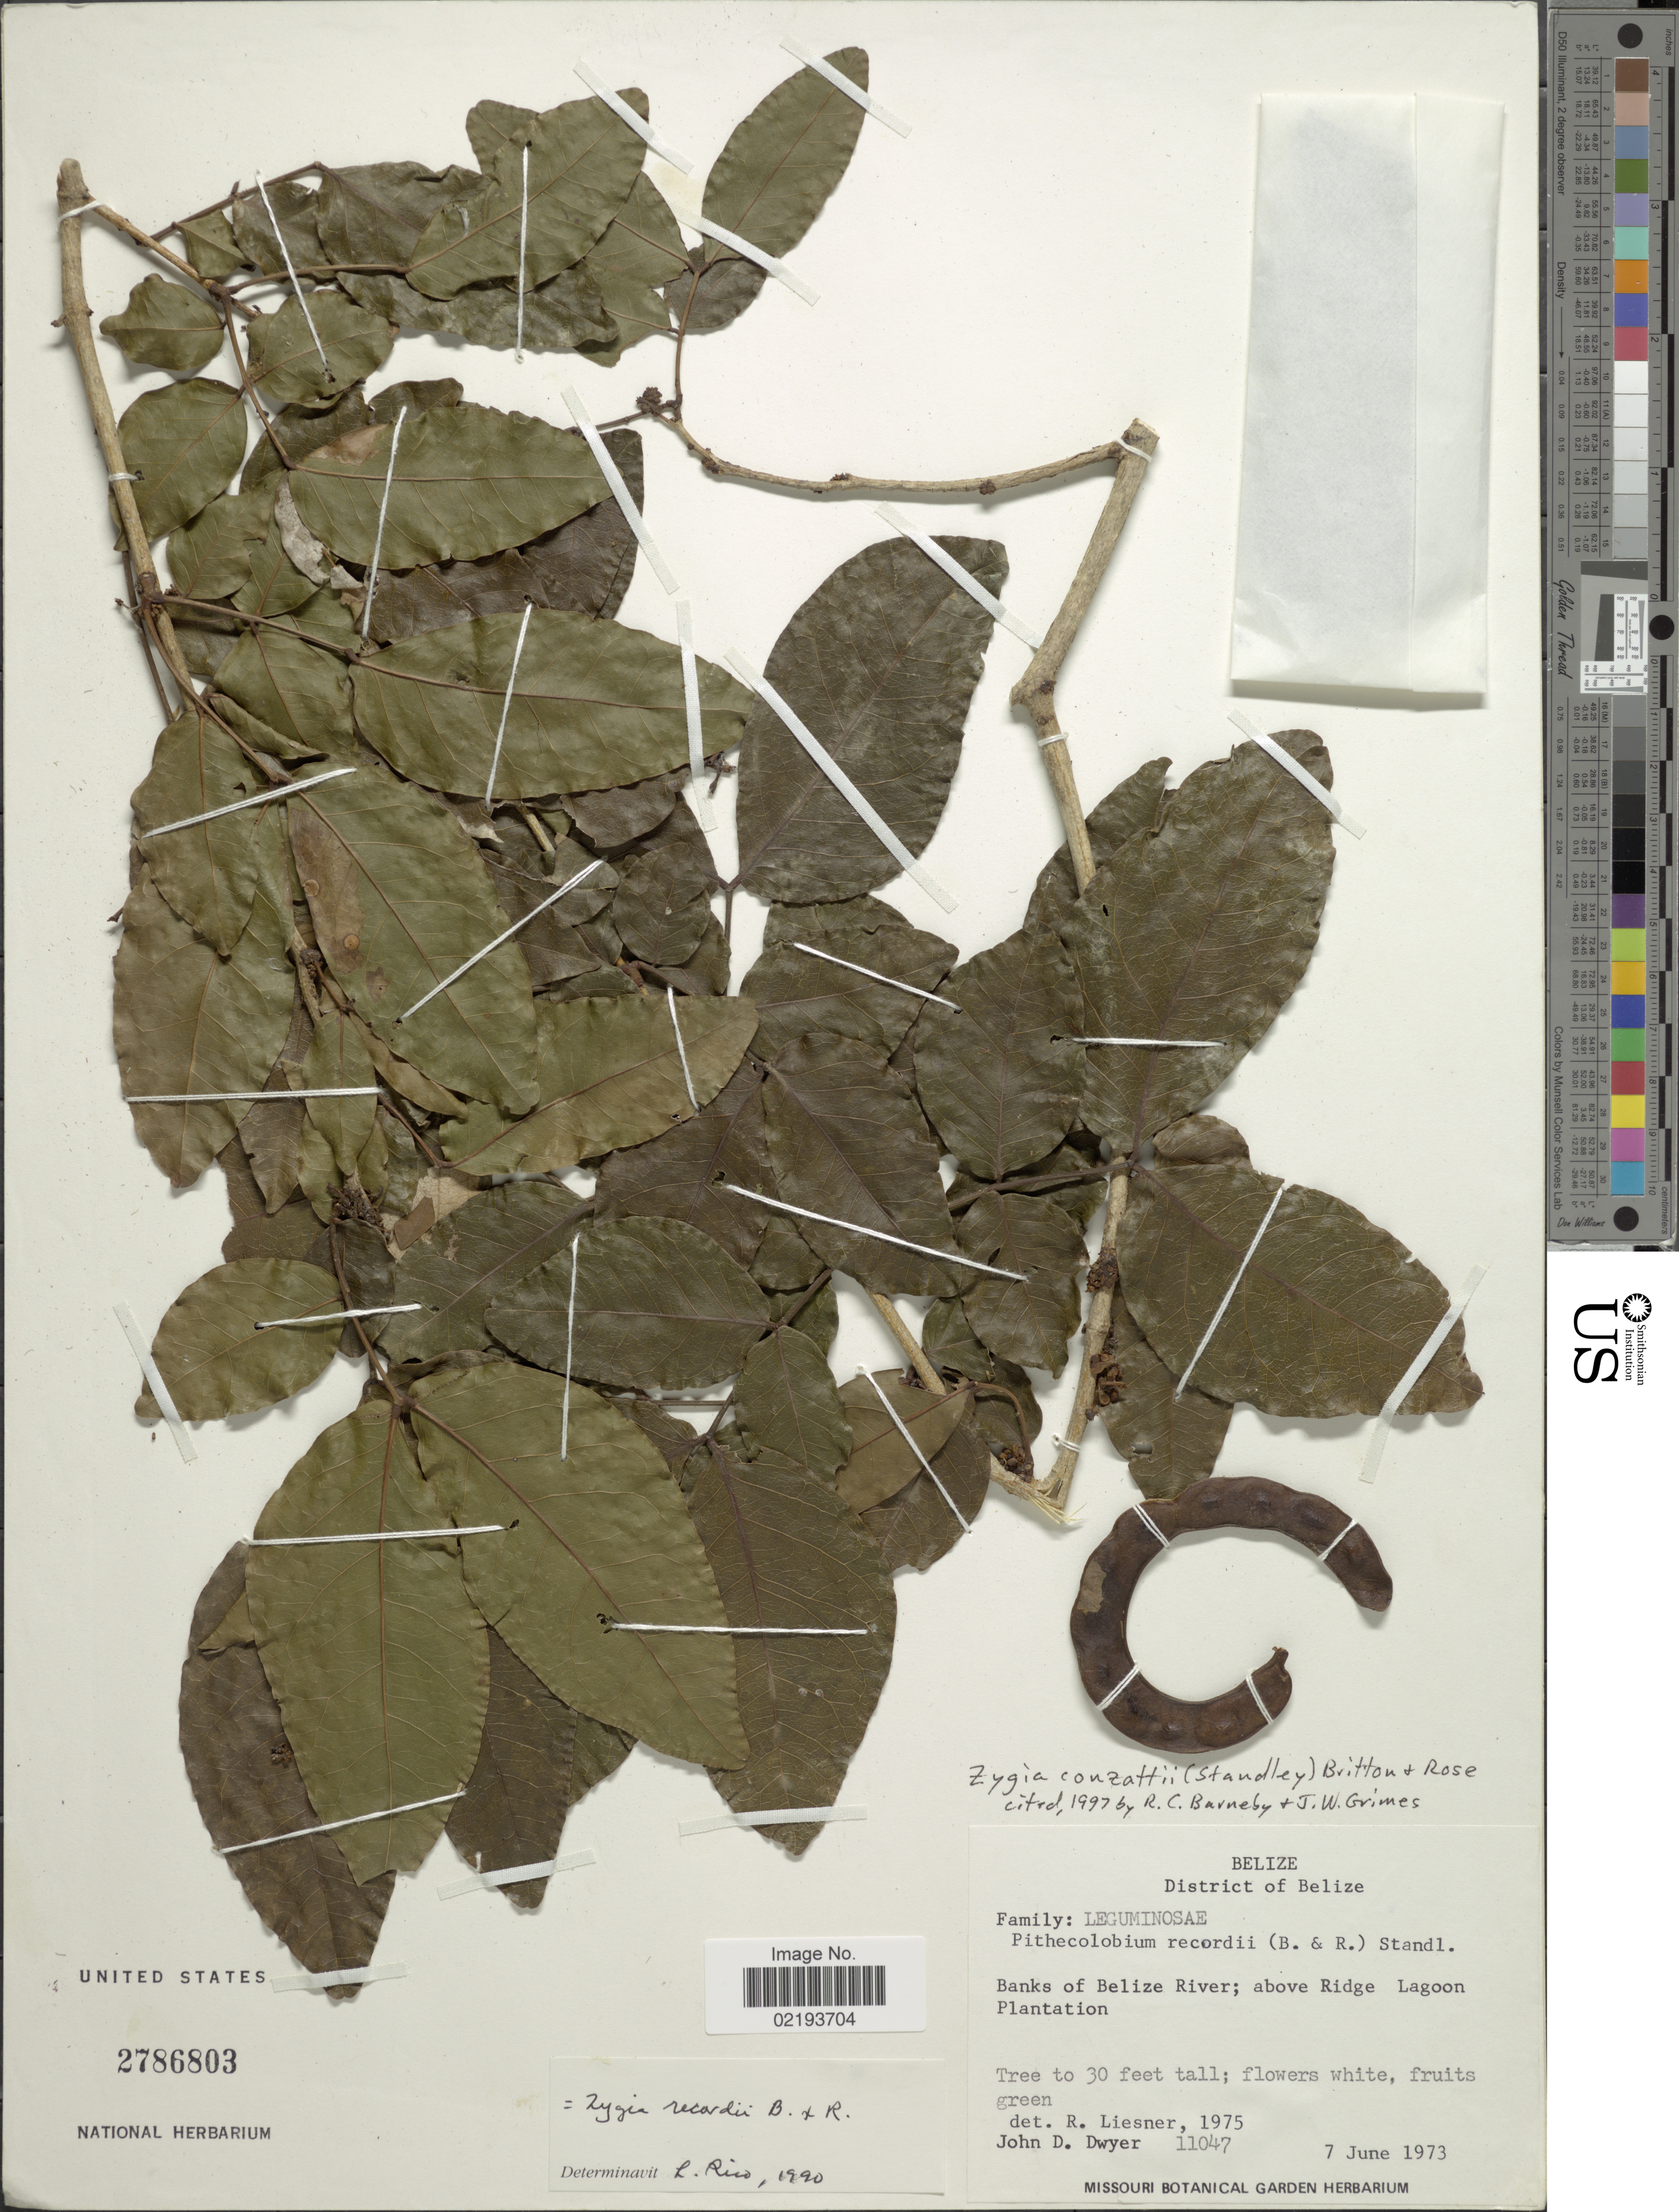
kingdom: Plantae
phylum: Tracheophyta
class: Magnoliopsida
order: Fabales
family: Fabaceae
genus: Zygia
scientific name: Zygia conzattii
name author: (Standl.) Britton & Rose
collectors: J. D. Dwyer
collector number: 11047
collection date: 1973-06-07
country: Belize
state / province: Belize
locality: District of Belize, banks of Belize River; above Ridge Lagoon Plantation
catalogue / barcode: US 2786803